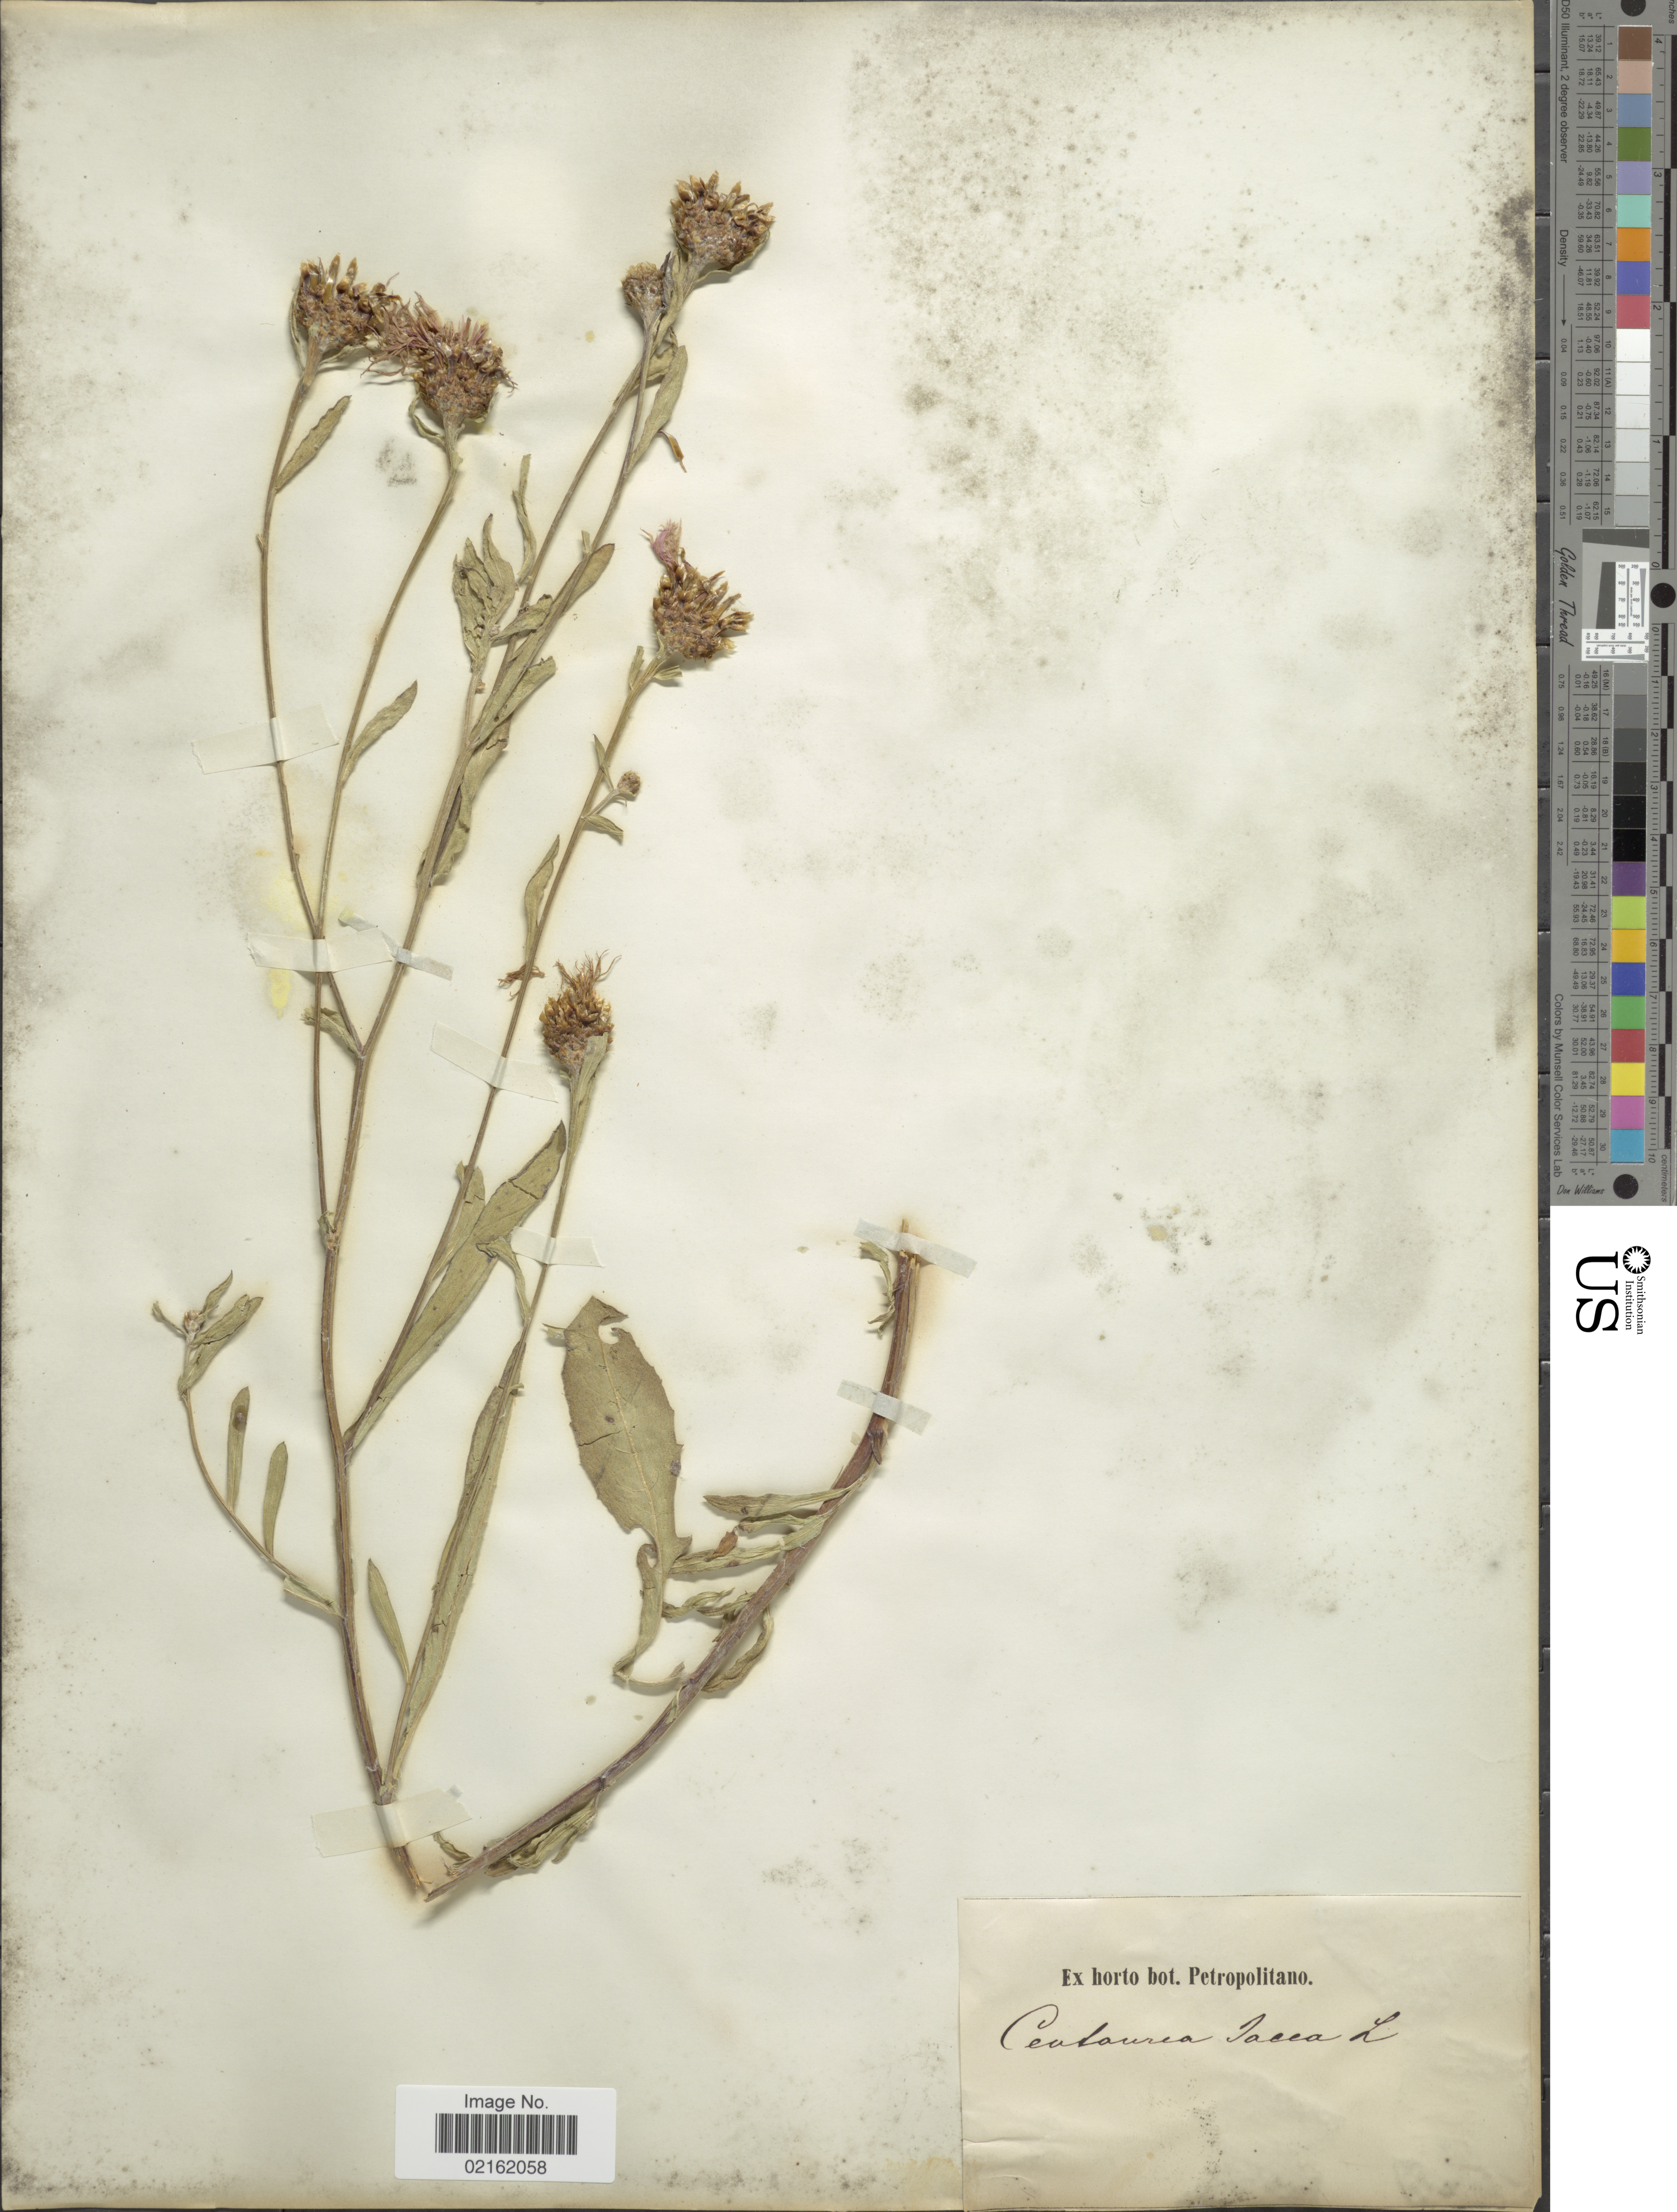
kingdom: Plantae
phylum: Tracheophyta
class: Magnoliopsida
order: Asterales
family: Asteraceae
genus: Centaurea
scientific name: Centaurea jacea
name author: L.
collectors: ex Herb. bot. Petropolitano